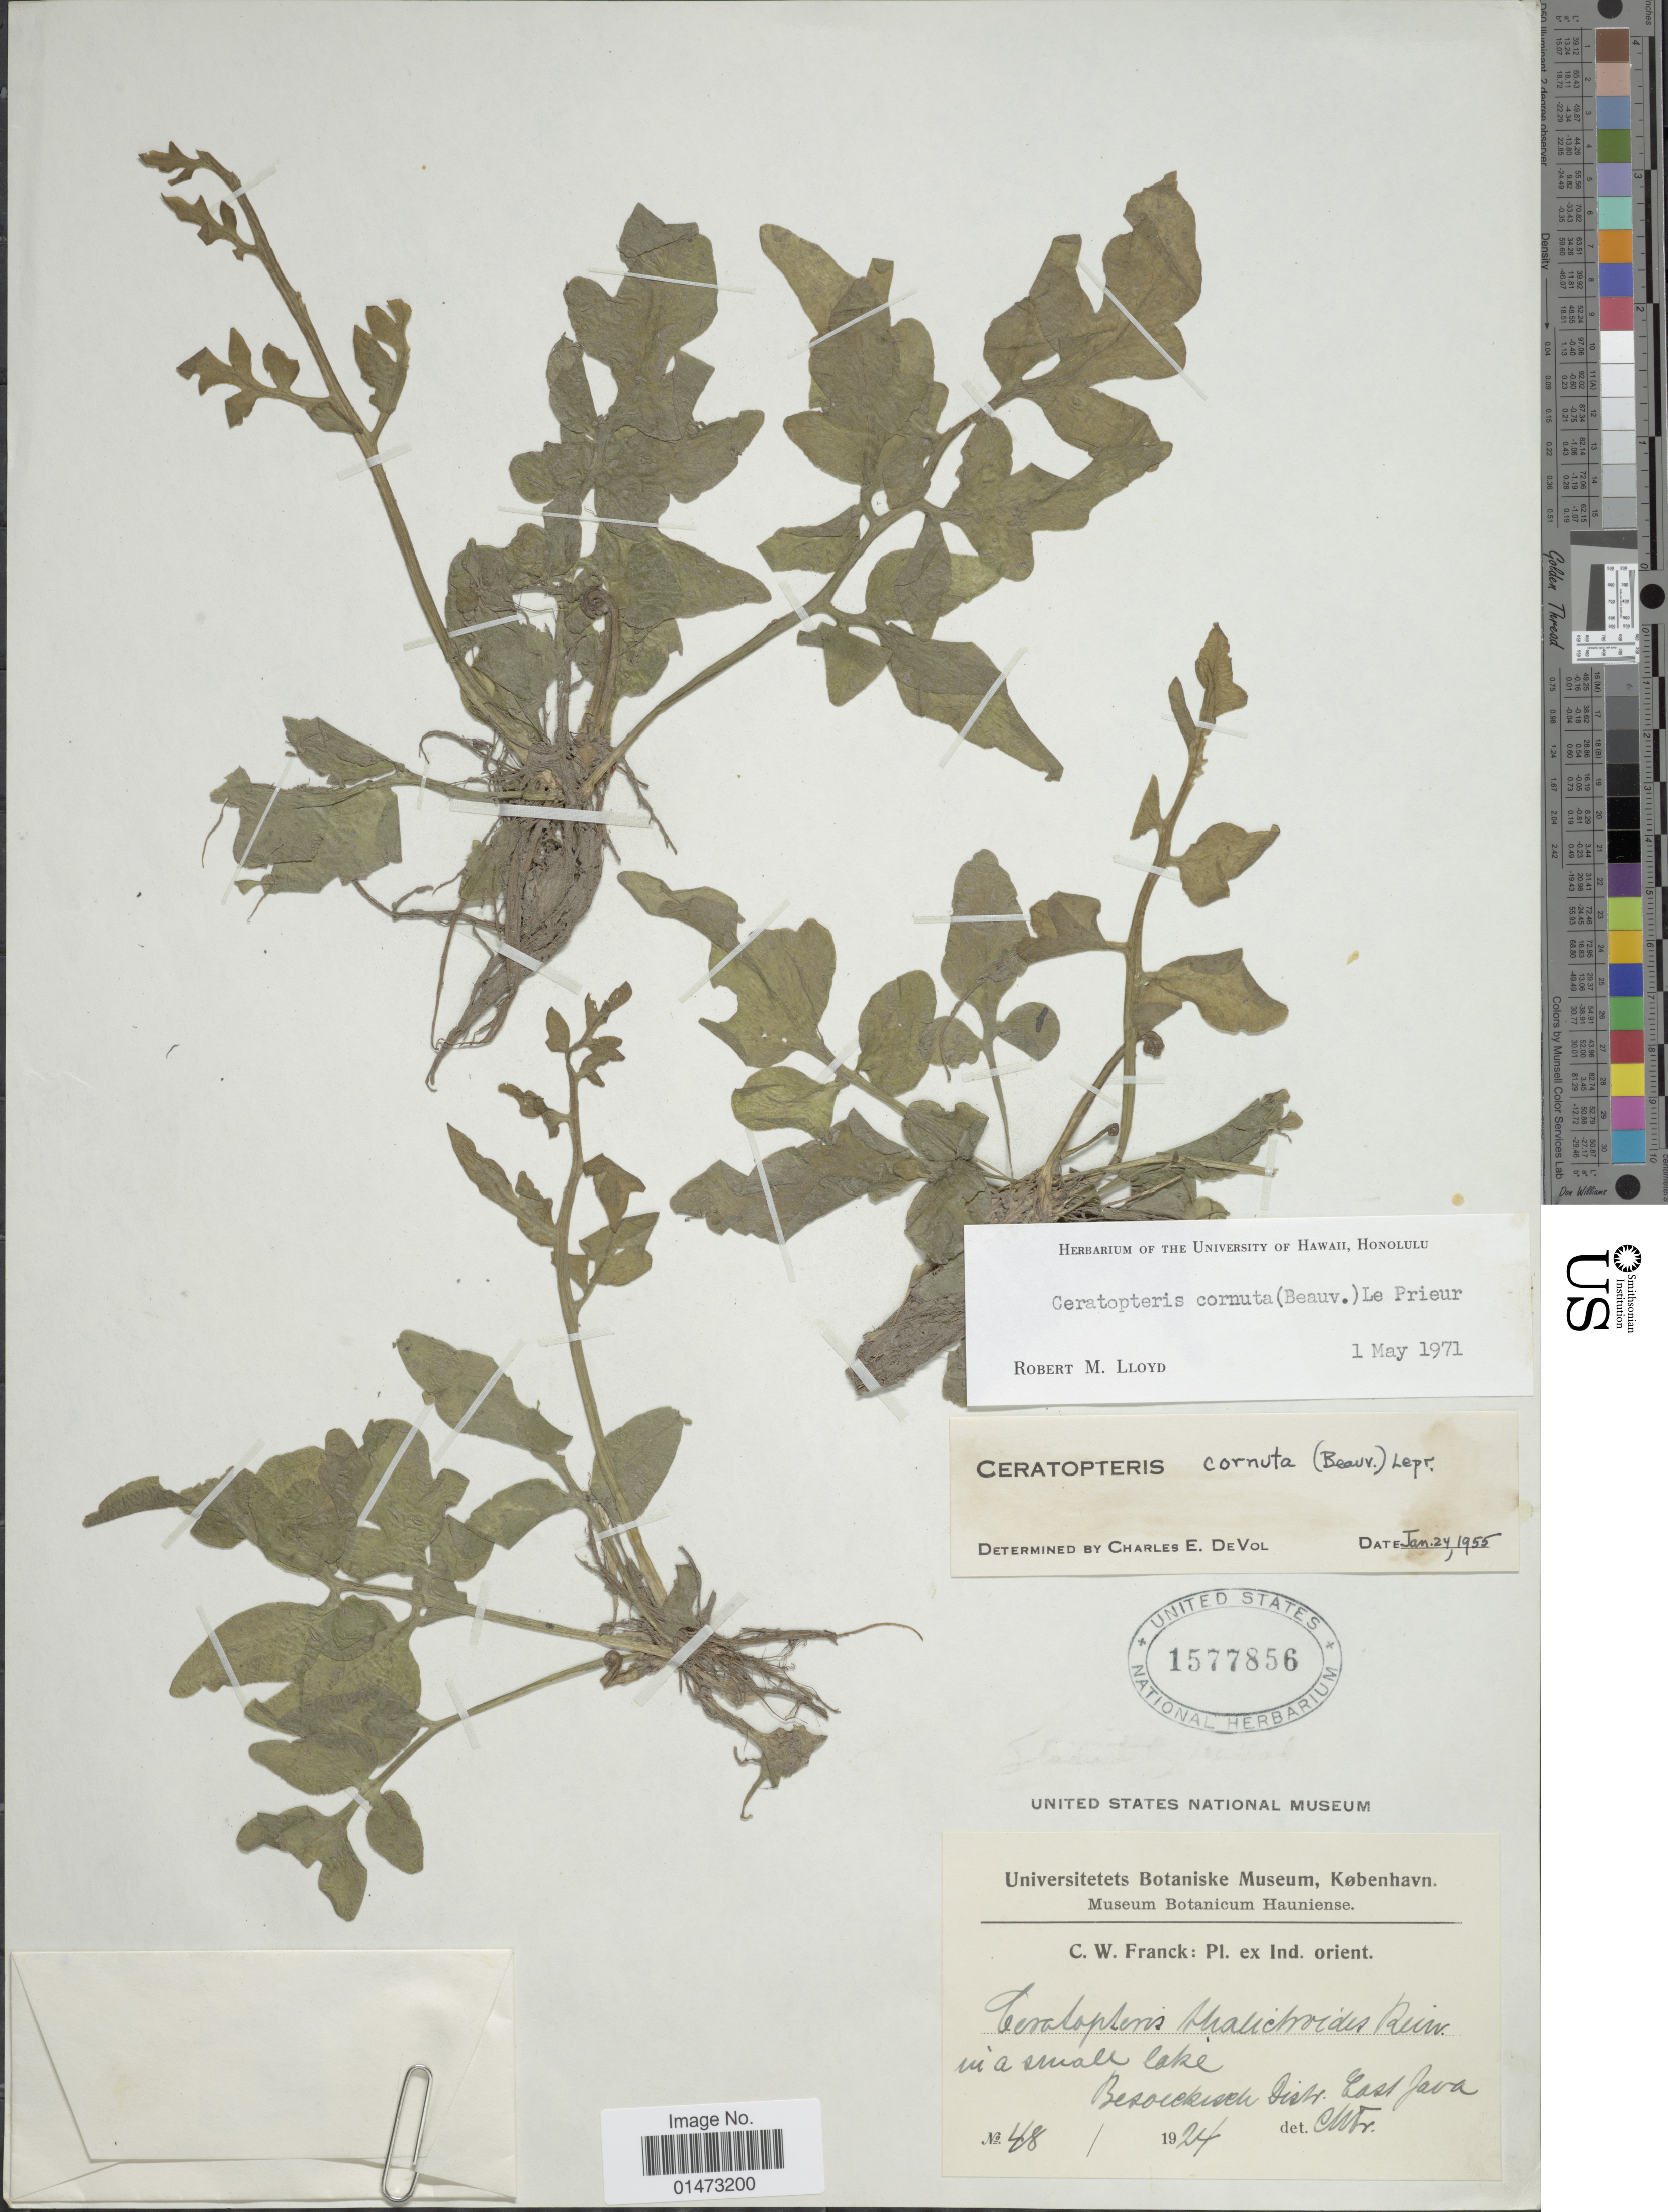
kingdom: Plantae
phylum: Tracheophyta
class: Polypodiopsida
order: Polypodiales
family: Pteridaceae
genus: Ceratopteris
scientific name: Ceratopteris thalictroides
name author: (L.) Brongn.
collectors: C. Franck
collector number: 48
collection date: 1924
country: Indonesia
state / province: Java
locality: Besoeckisch Distr. East Java. [interpreted]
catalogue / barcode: US 1577856